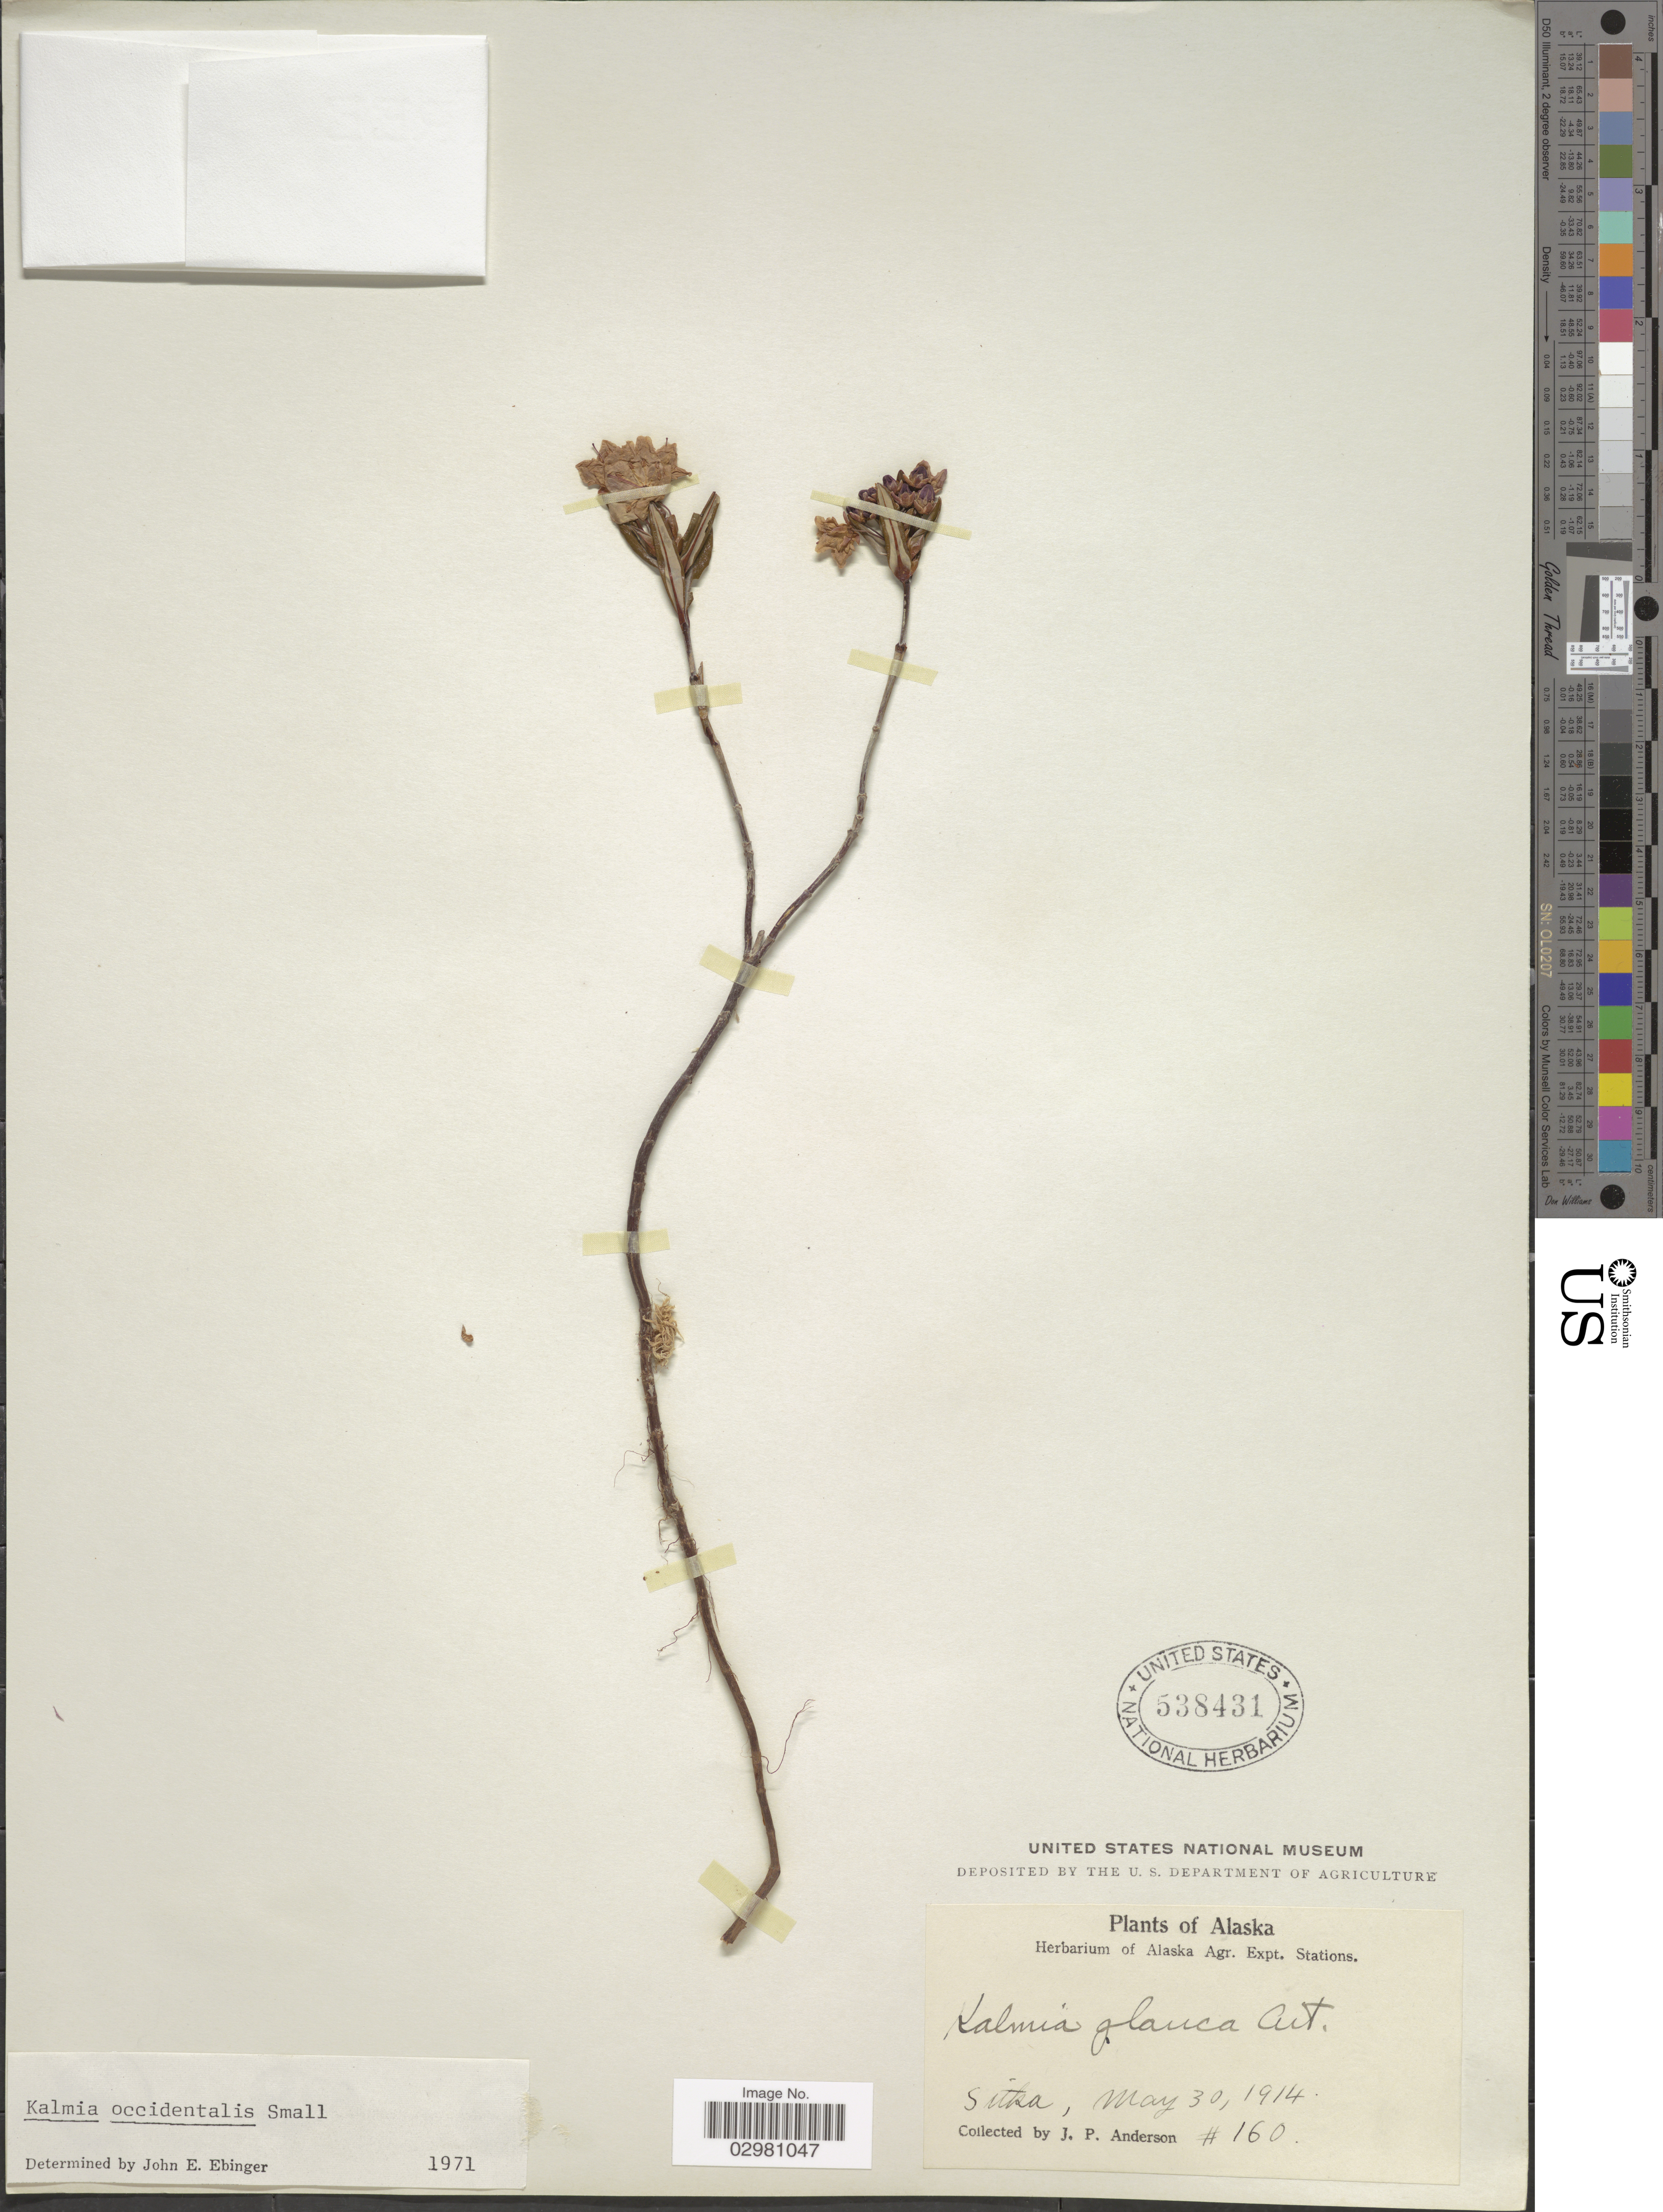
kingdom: Plantae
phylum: Tracheophyta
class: Magnoliopsida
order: Ericales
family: Ericaceae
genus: Kalmia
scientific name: Kalmia microphylla var. occidentalis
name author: (Small) Ebinger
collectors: J. P. Anderson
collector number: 160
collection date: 1914-05-30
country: United States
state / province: Alaska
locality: Sitka.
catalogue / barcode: US 538431